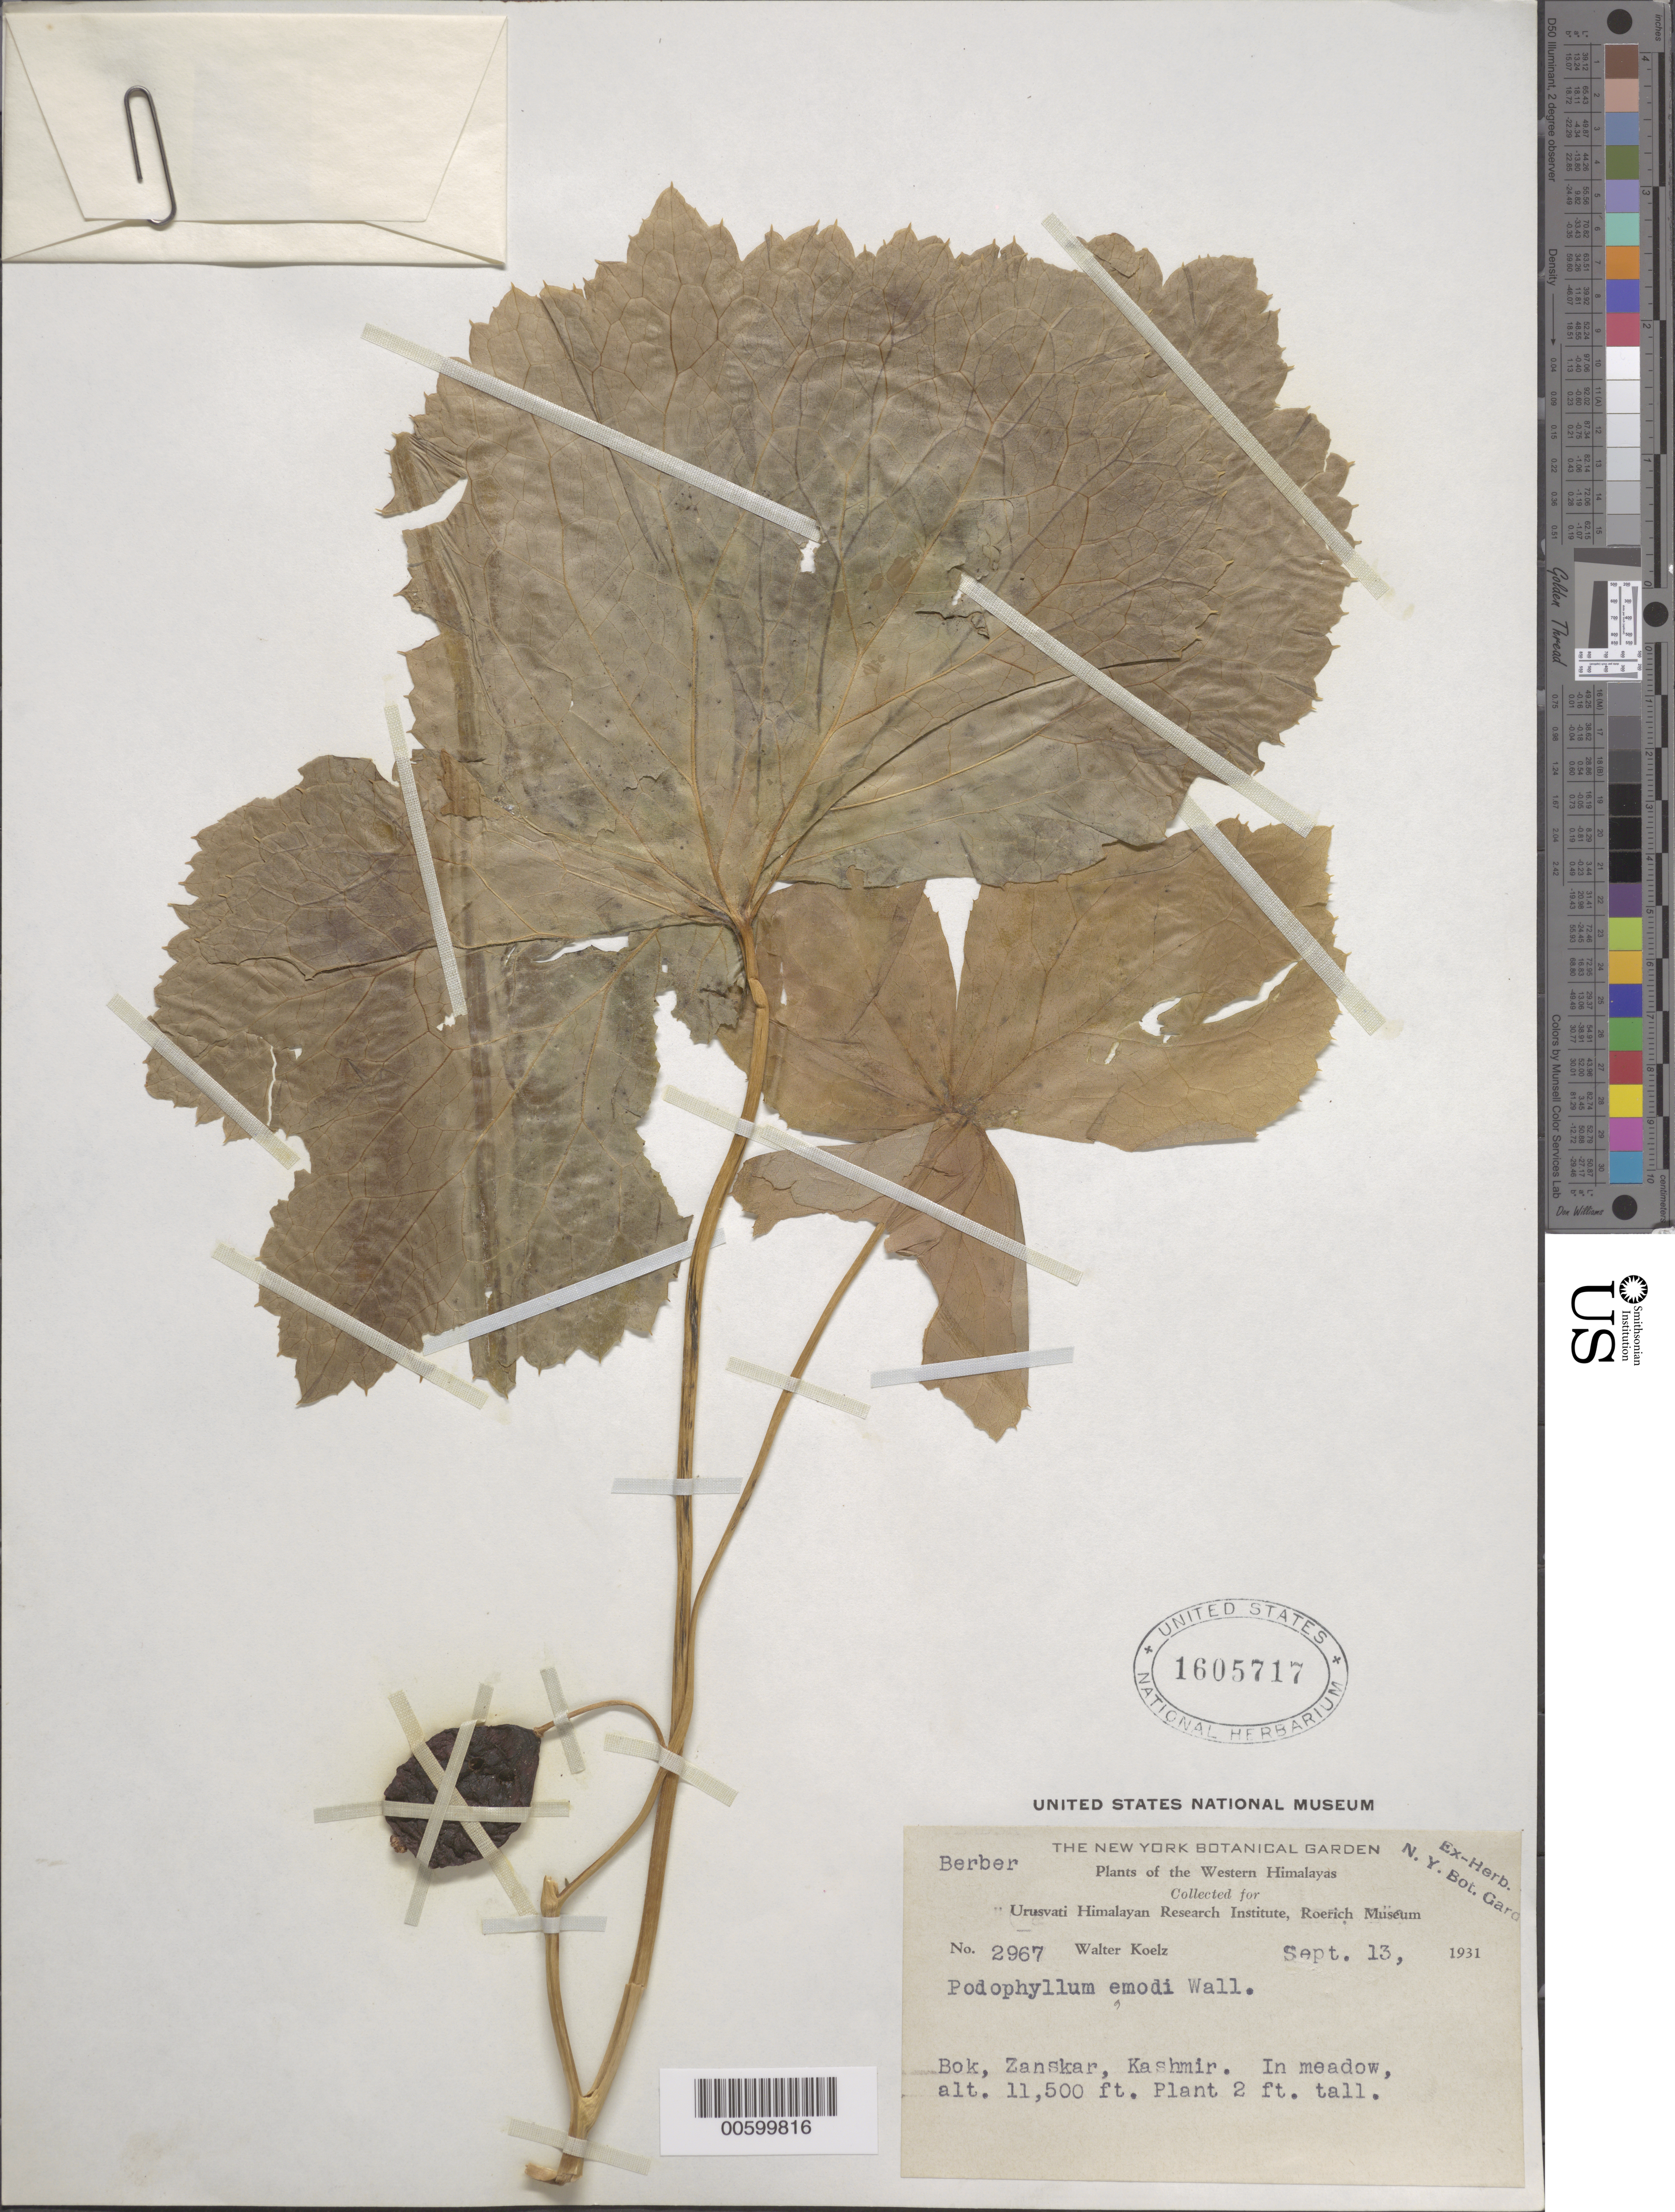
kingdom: Plantae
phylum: Tracheophyta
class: Magnoliopsida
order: Ranunculales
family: Berberidaceae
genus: Sinopodophyllum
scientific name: Sinopodophyllum hexandrum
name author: (Royle) T.S.Ying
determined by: Strong, Mark T., (BOT), Smithsonian Institution - National Museum of Natural History (UNITED STATES)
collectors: W. N. Koelz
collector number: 2967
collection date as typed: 13 Sep 1931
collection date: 1931-09-13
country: India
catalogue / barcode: US 1605717